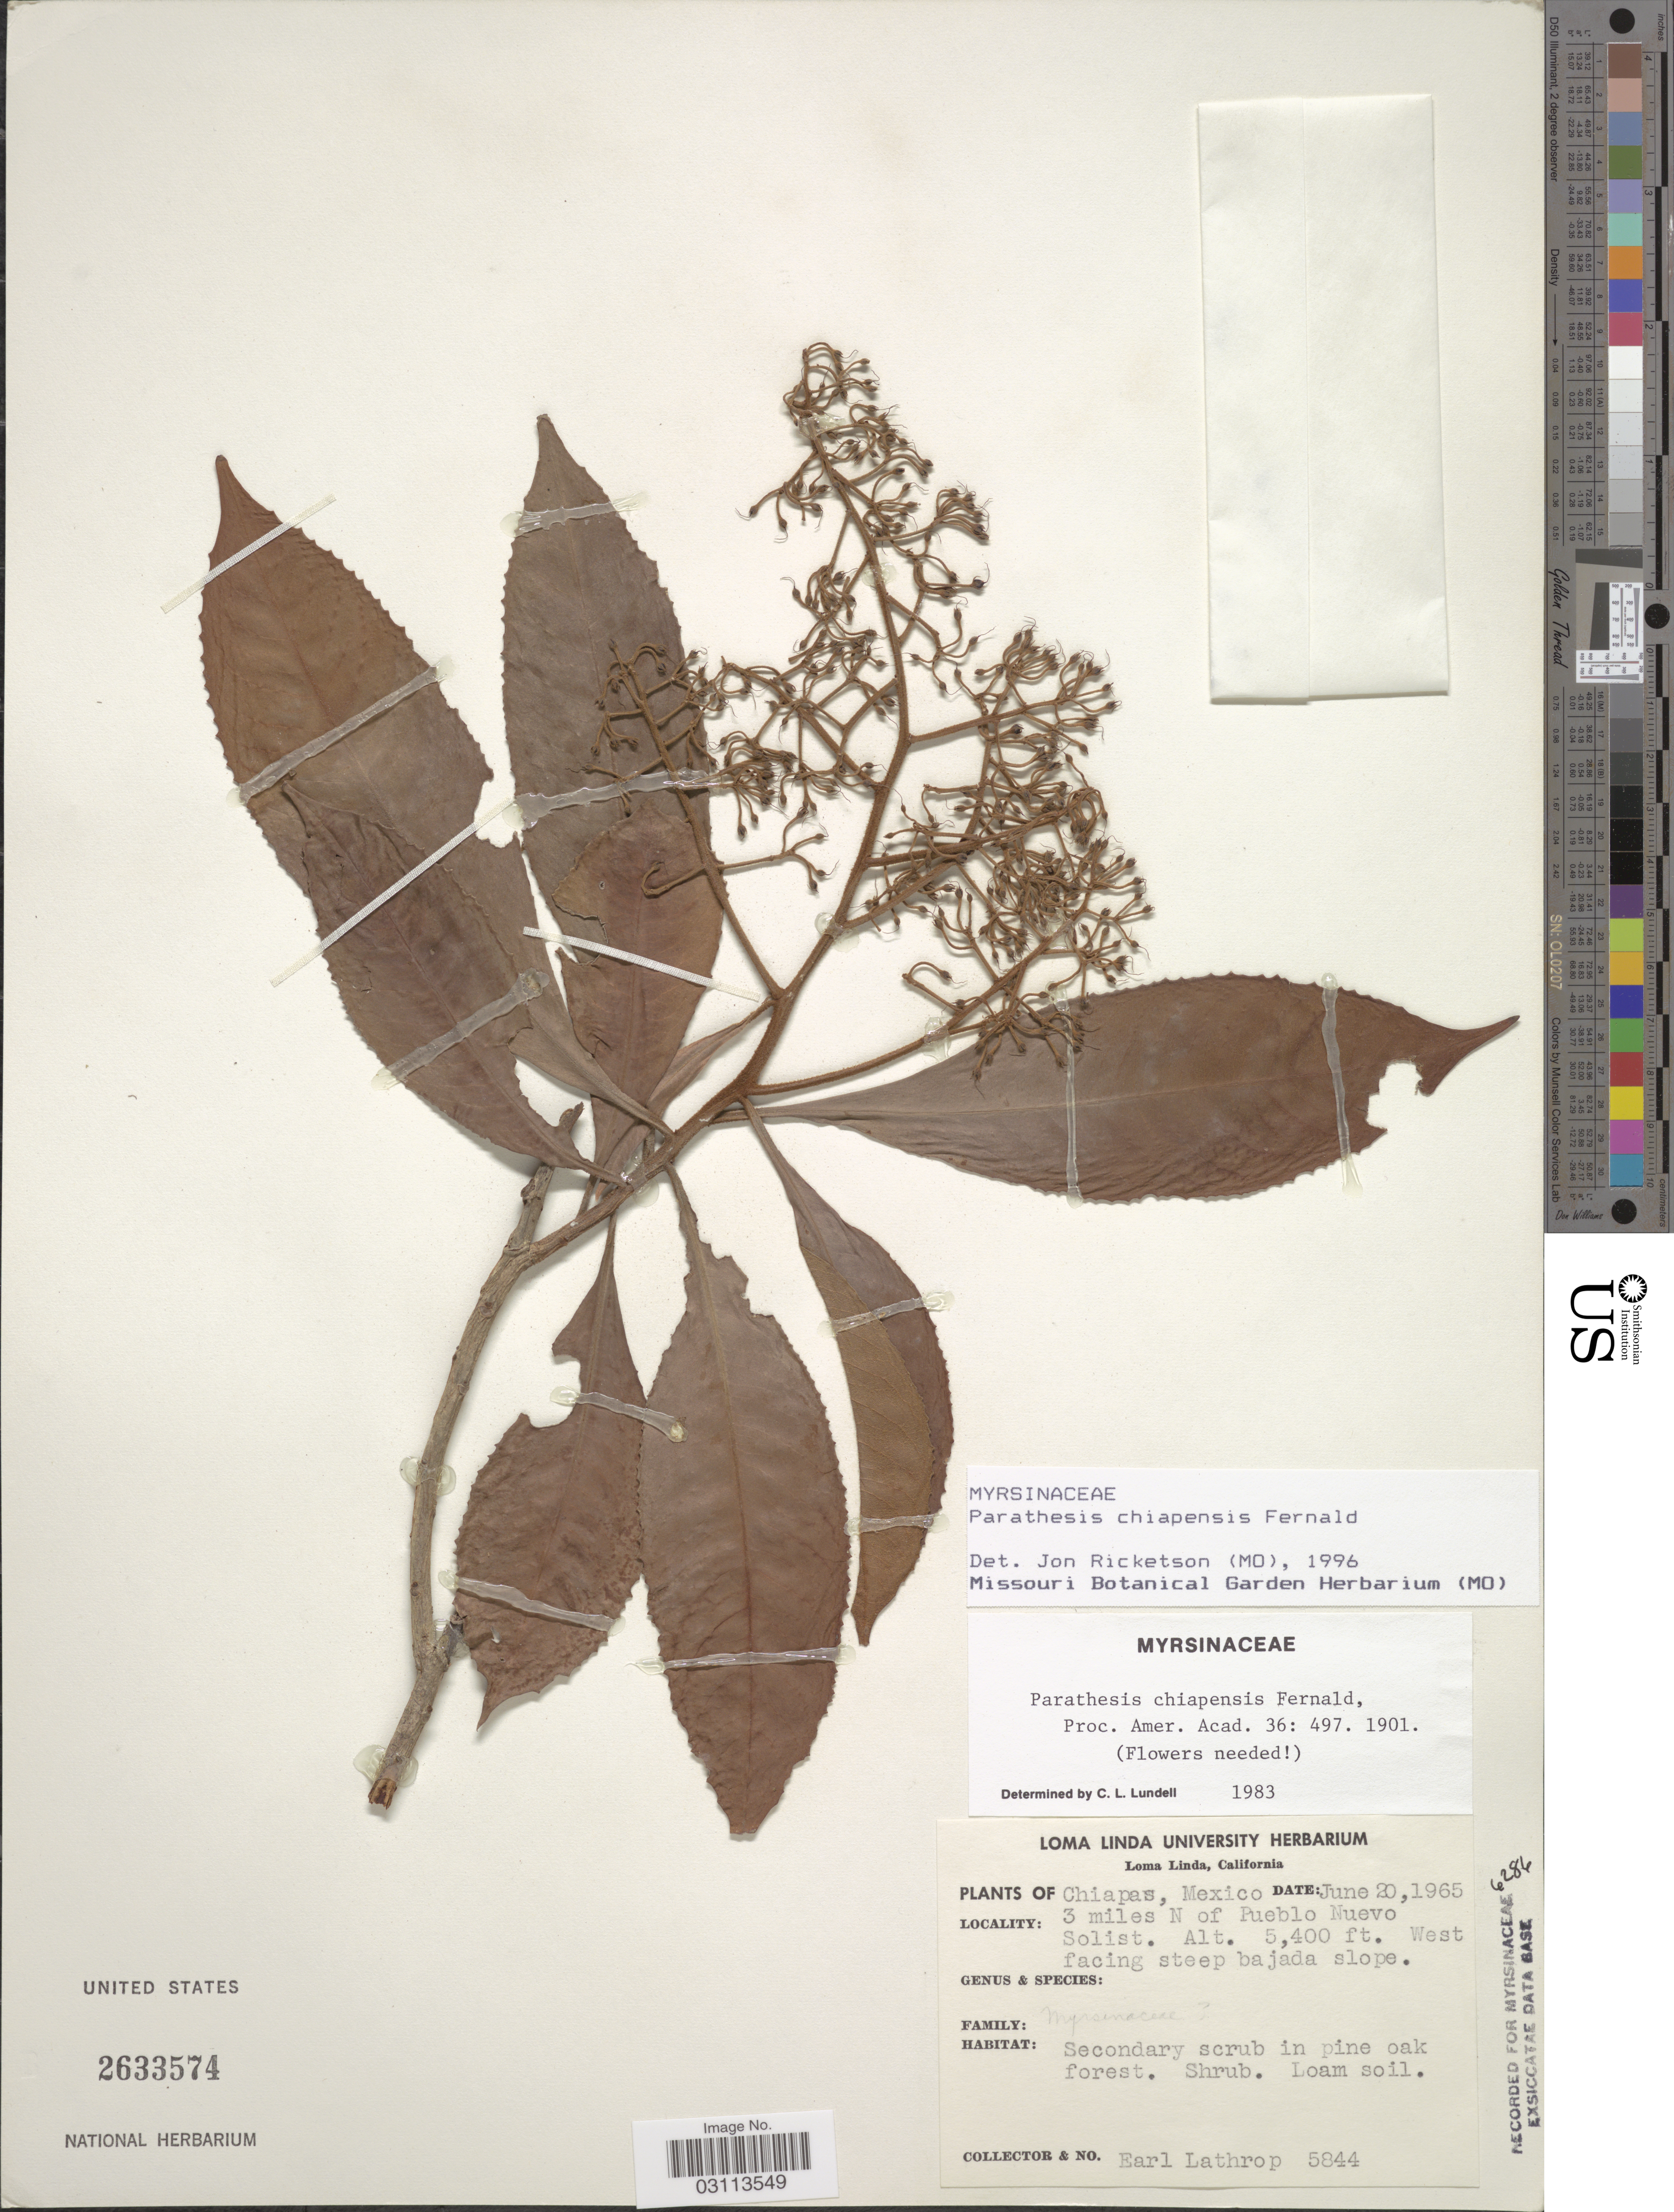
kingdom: Plantae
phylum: Tracheophyta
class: Magnoliopsida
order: Ericales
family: Primulaceae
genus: Parathesis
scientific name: Parathesis chiapensis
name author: Fernald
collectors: E. W. Lathrop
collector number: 5844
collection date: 1965-06-20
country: Mexico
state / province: Chiapas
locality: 3 miles N of Pueblo Nuevo. Solist. West facing steep bajada slope.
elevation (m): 1646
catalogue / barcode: US 2633574